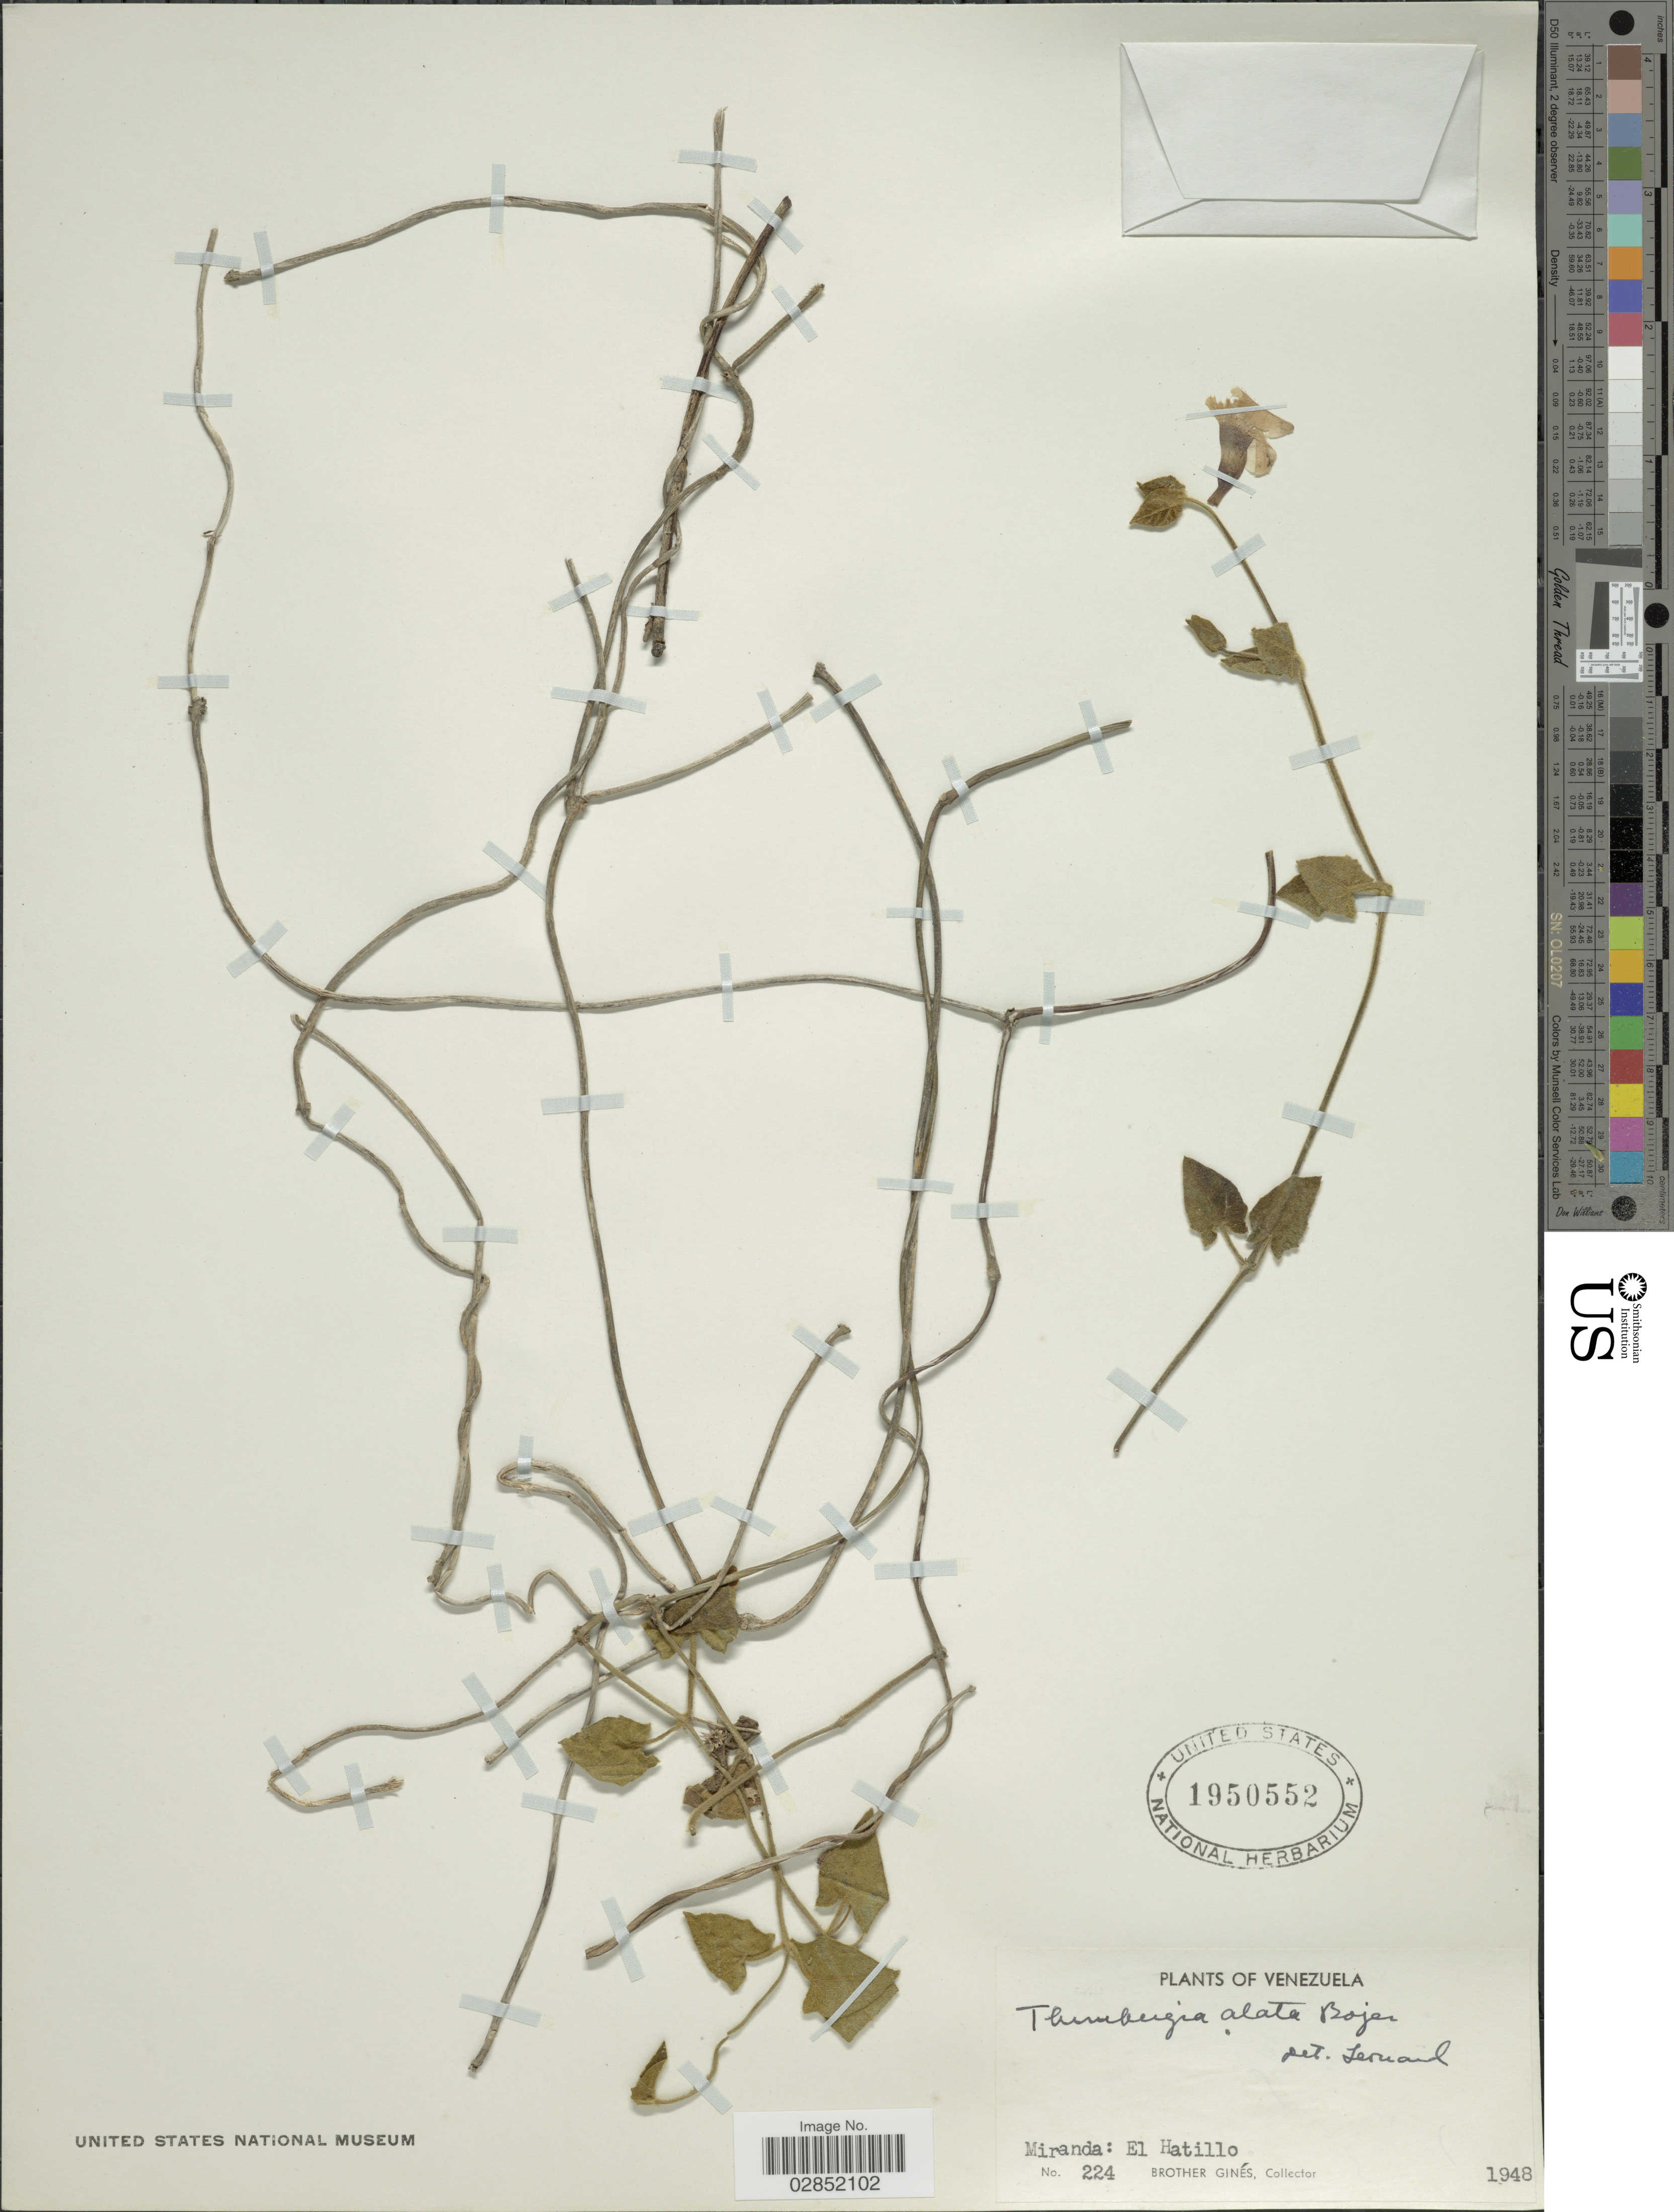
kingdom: Plantae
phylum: Tracheophyta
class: Magnoliopsida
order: Lamiales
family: Acanthaceae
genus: Thunbergia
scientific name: Thunbergia alata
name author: Bojer ex Sims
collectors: Bro. Gines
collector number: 224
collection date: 1948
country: Venezuela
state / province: Miranda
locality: El Hatillo.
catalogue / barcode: US 1950552